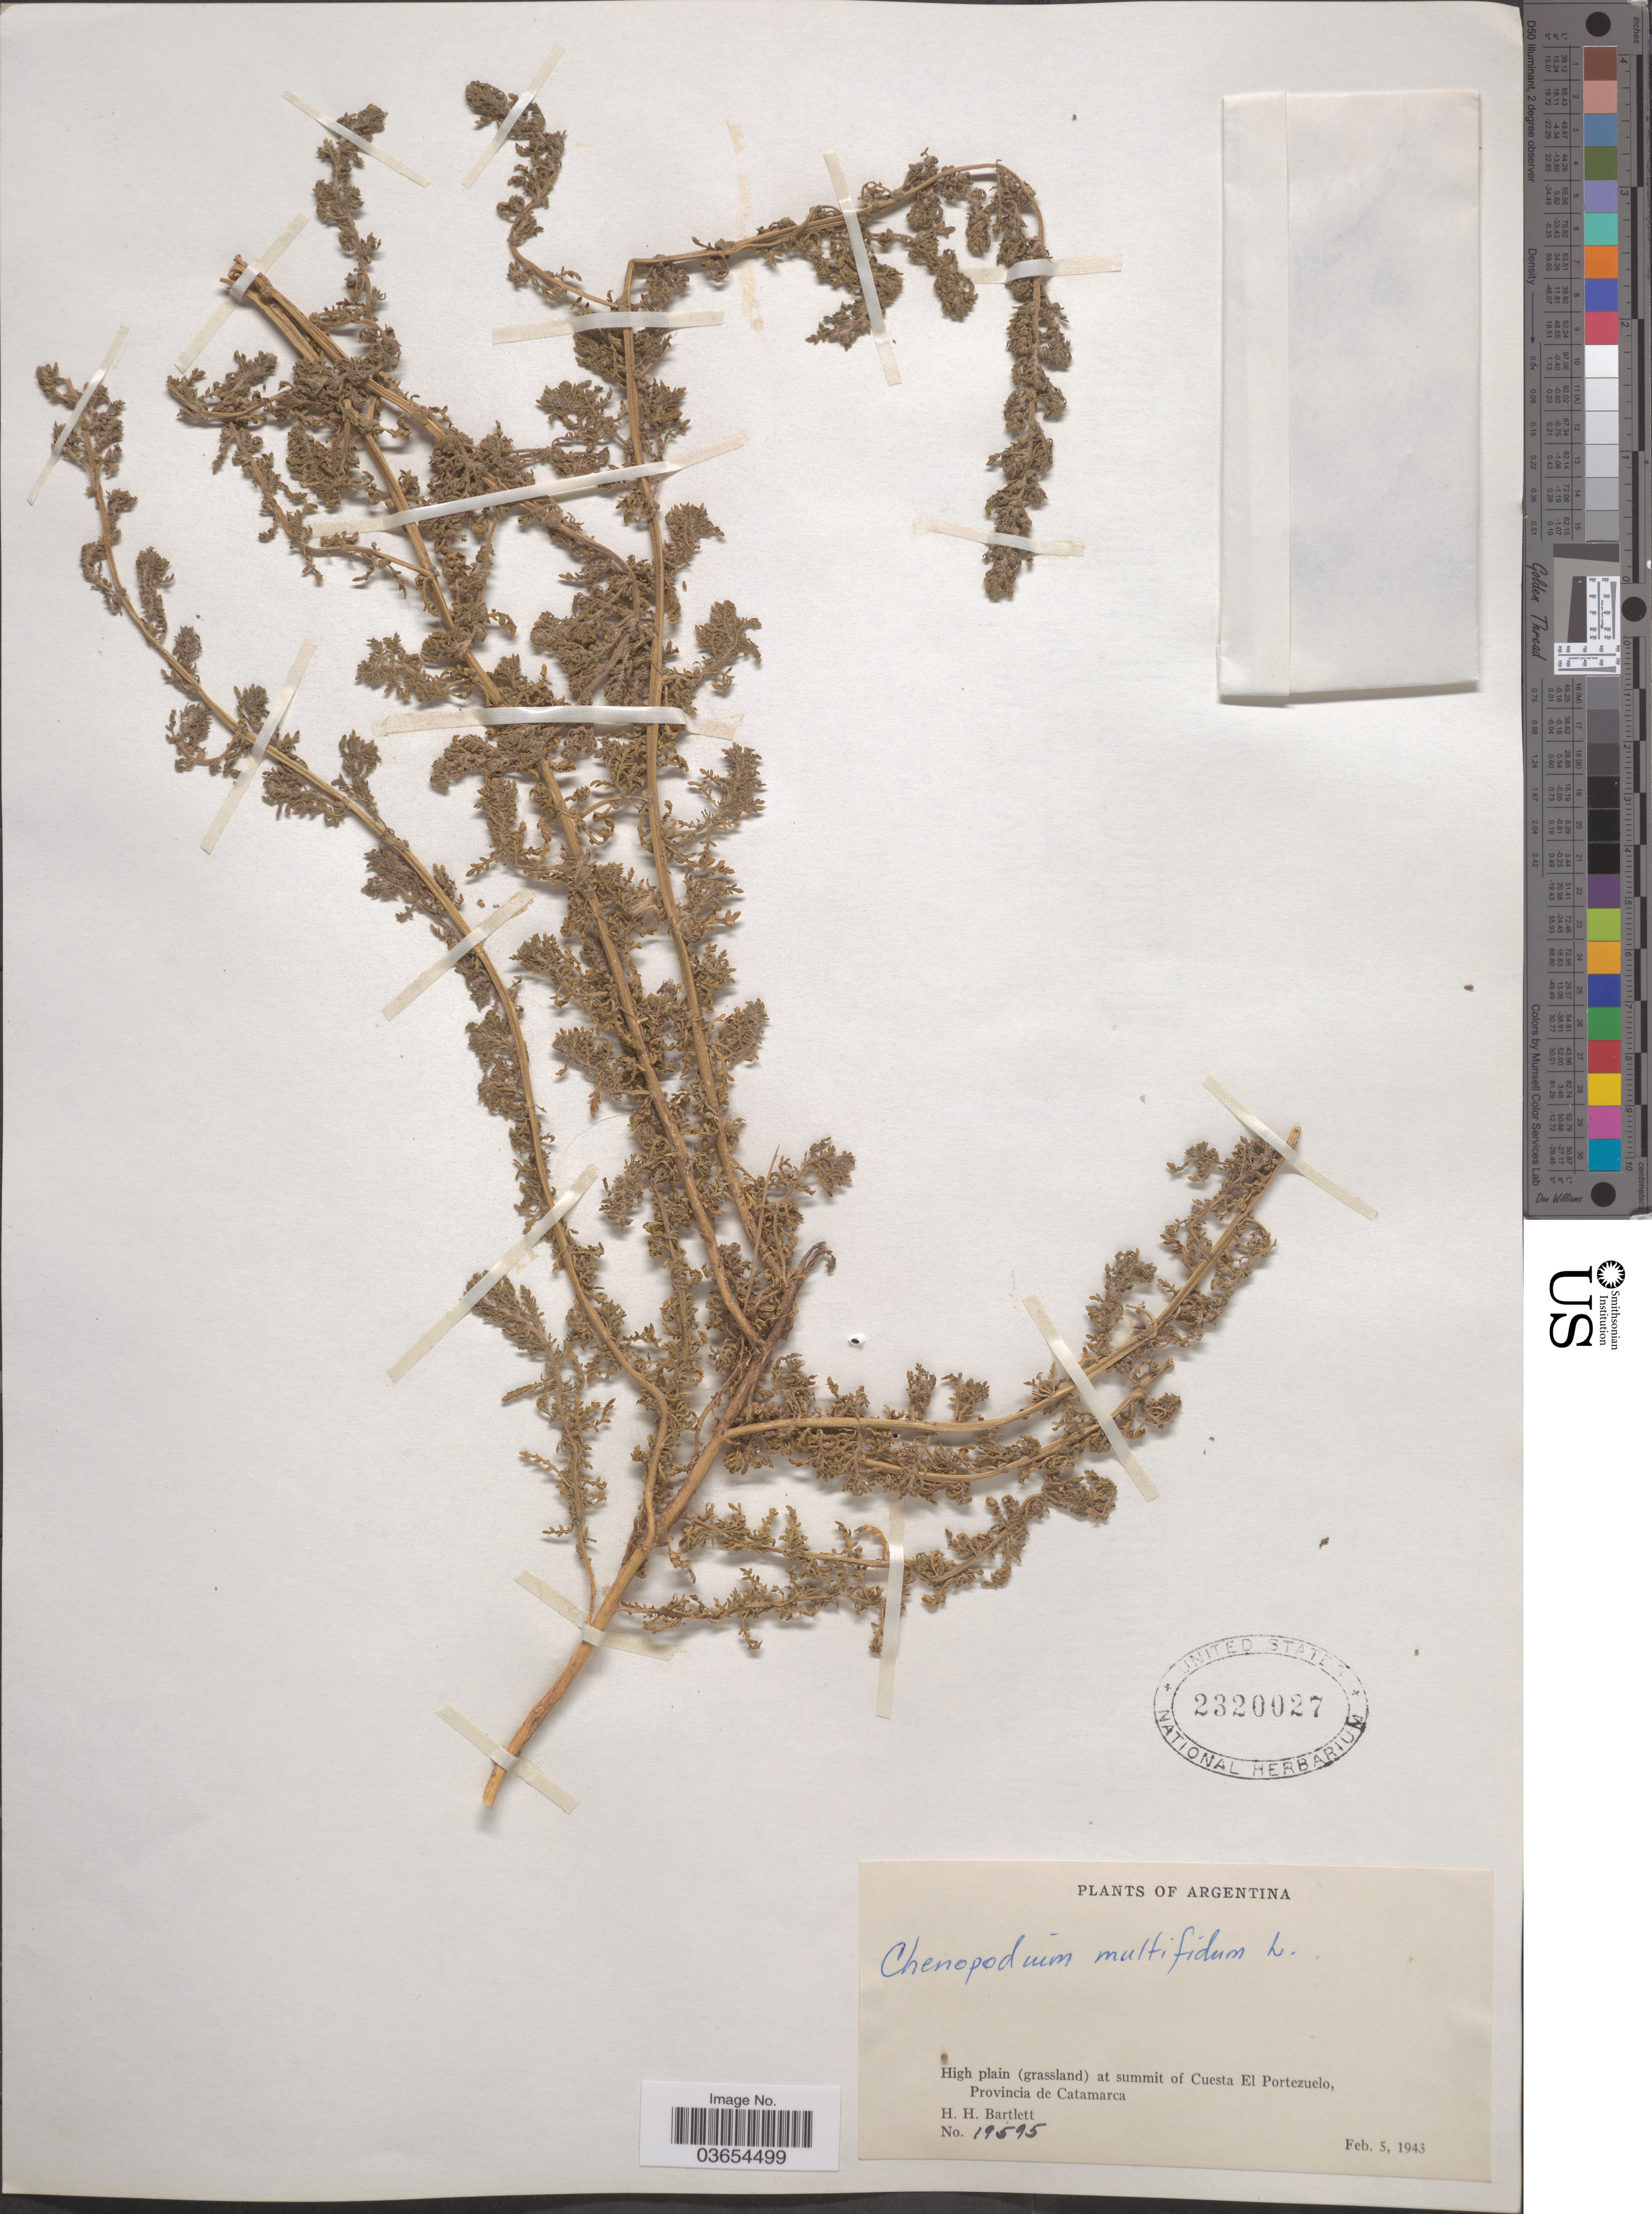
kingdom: Plantae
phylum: Tracheophyta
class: Magnoliopsida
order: Caryophyllales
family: Amaranthaceae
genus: Chenopodium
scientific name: Chenopodium multifidum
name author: L.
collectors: H. H. Bartlett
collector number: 19595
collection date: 1943-02-05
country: Argentina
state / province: Catamarca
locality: High plain (grassland) at summit of Cuesta El Portezuelo.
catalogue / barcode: US 2320027